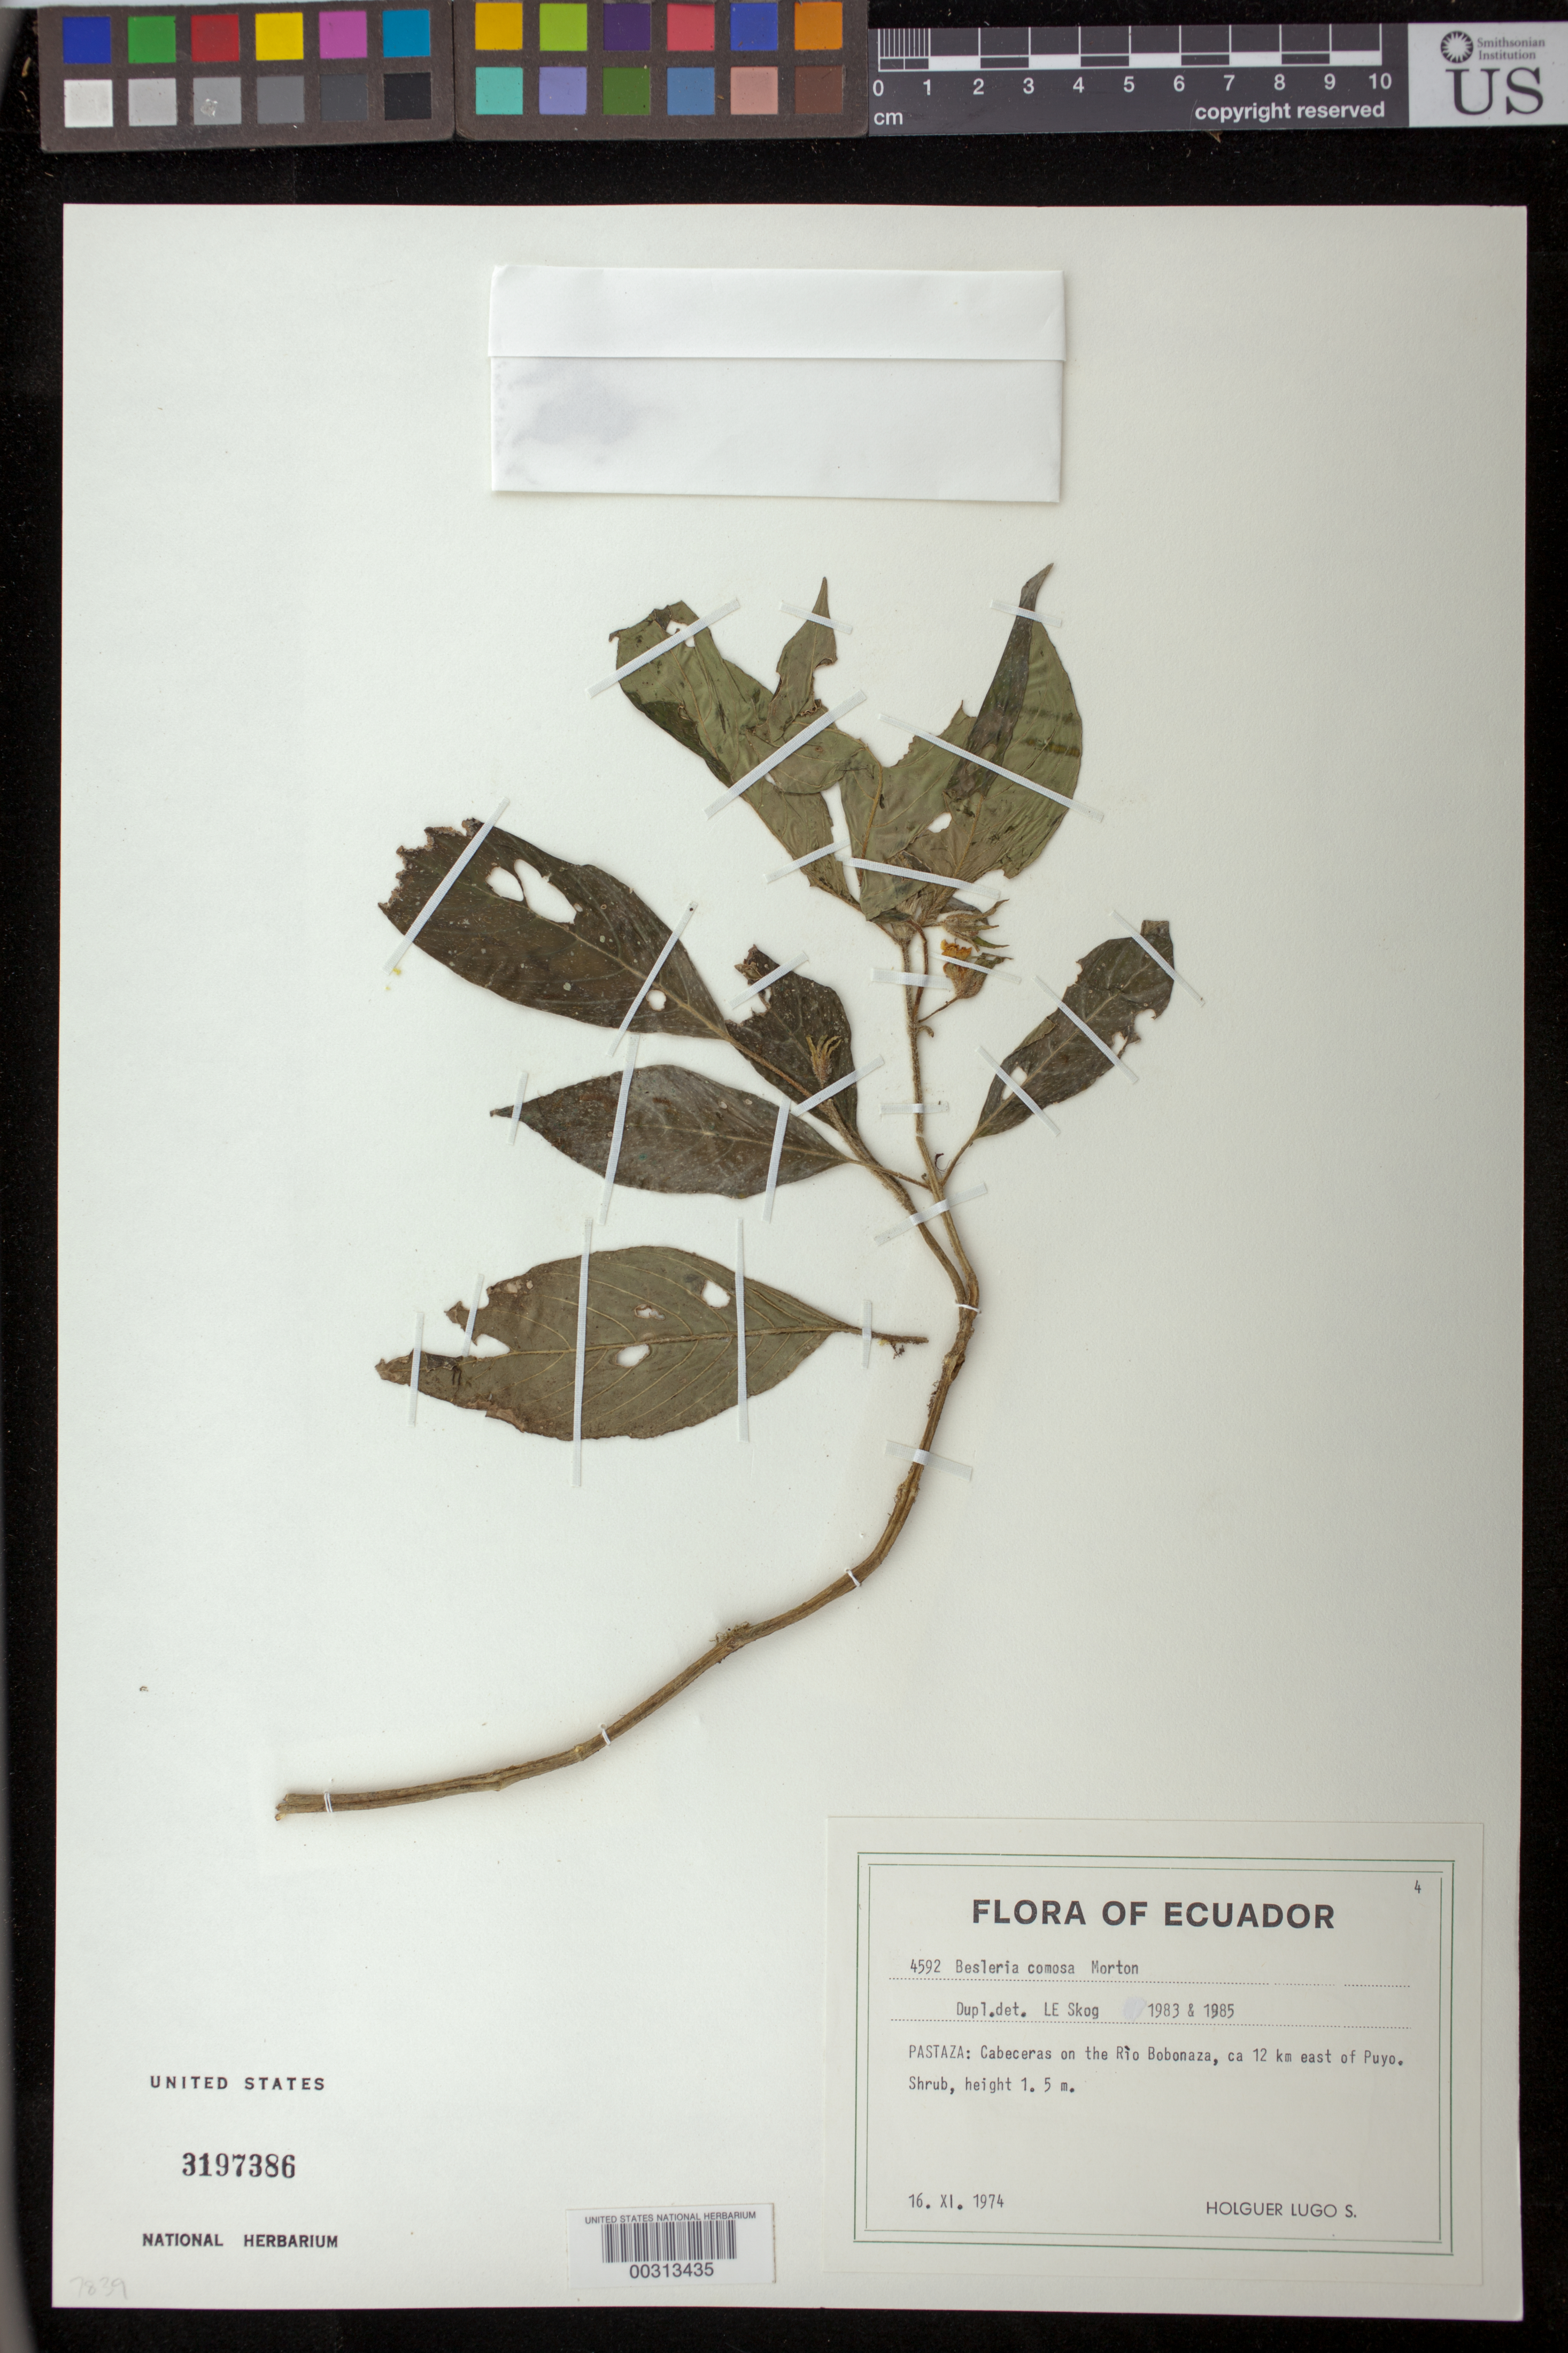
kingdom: Plantae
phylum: Tracheophyta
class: Magnoliopsida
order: Lamiales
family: Gesneriaceae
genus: Besleria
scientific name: Besleria comosa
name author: C.V. Morton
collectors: H. Lugo S.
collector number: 4592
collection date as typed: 16 Nov 1974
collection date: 1974-11-16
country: Ecuador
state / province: Pastaza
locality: Cabeceras on the Rio Bobonaza, about 12 km E of Puyo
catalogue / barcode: US 3197386